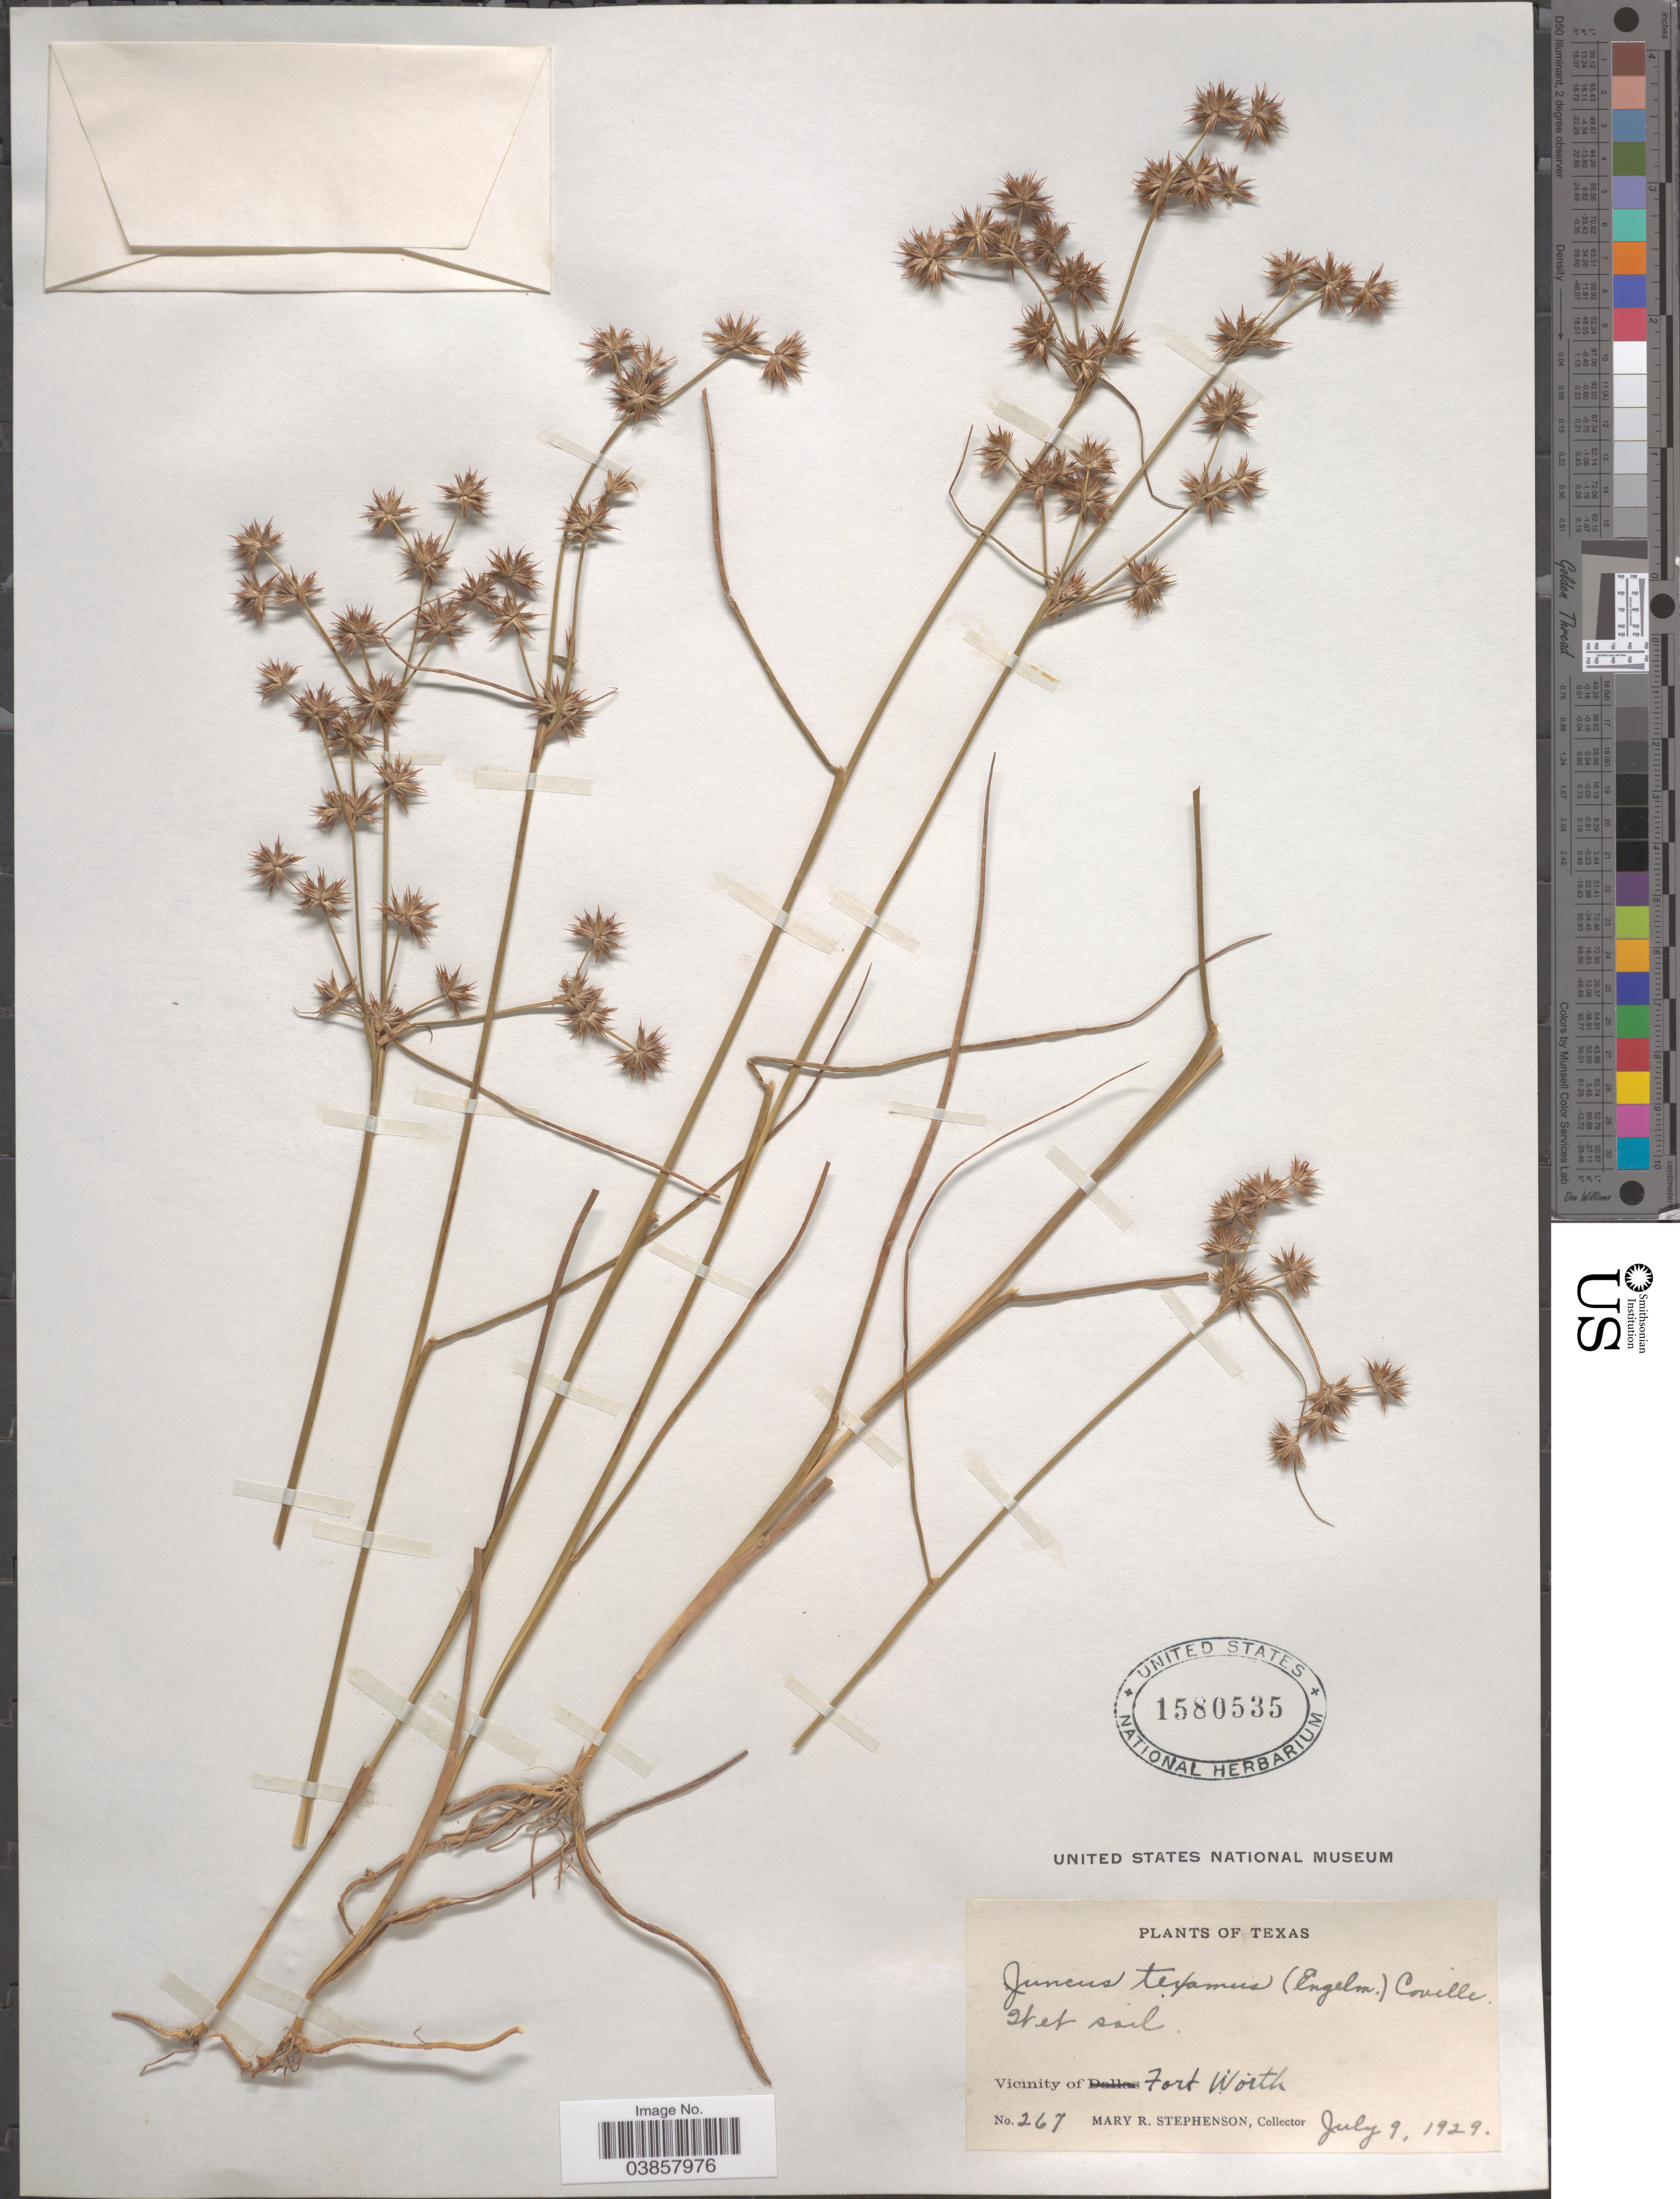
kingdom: Plantae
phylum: Tracheophyta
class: Liliopsida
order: Poales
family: Juncaceae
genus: Juncus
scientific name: Juncus texanus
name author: (Engelm.) Coville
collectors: M. Stephenson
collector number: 267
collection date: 1929-07-09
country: United States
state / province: Texas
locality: Vicinity of Fort Worth.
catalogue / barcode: US 1580535